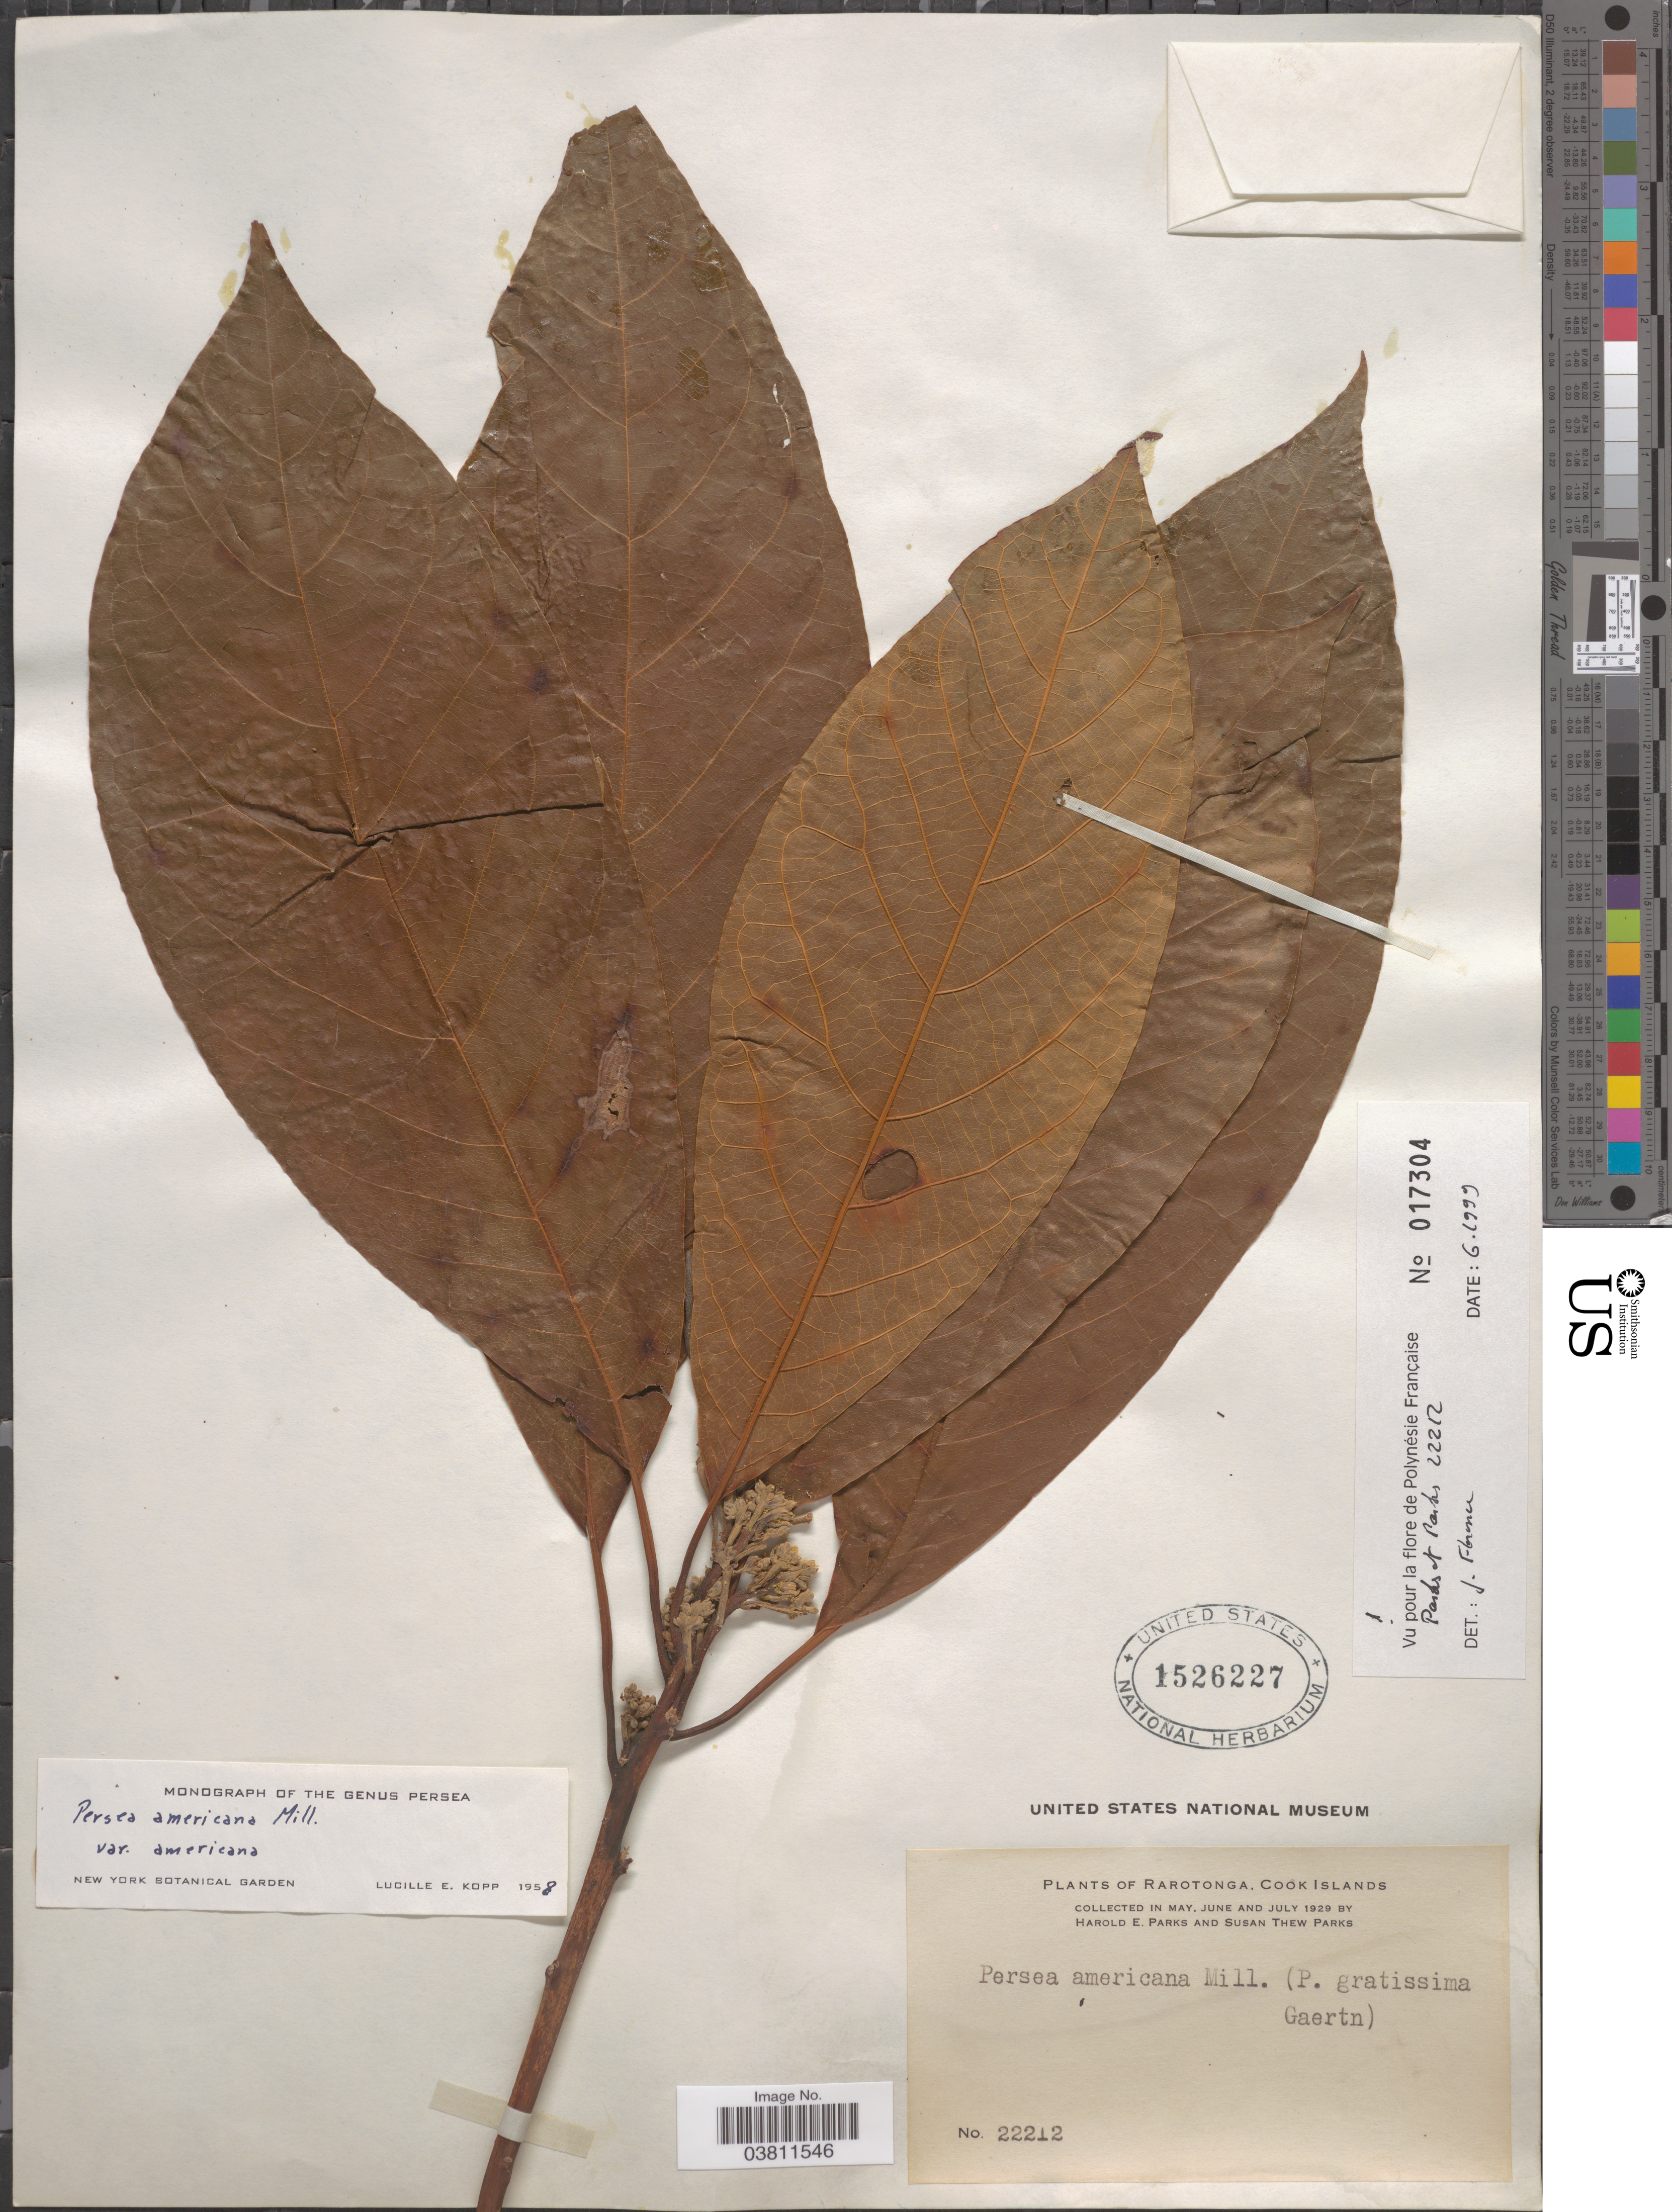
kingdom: Plantae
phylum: Tracheophyta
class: Magnoliopsida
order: Laurales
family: Lauraceae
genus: Persea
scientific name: Persea americana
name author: Mill.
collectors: H. E. Parks & S. Parks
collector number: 22212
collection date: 1929-05/1929-07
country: Cook Islands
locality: Rarotonga.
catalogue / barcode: US 1526227